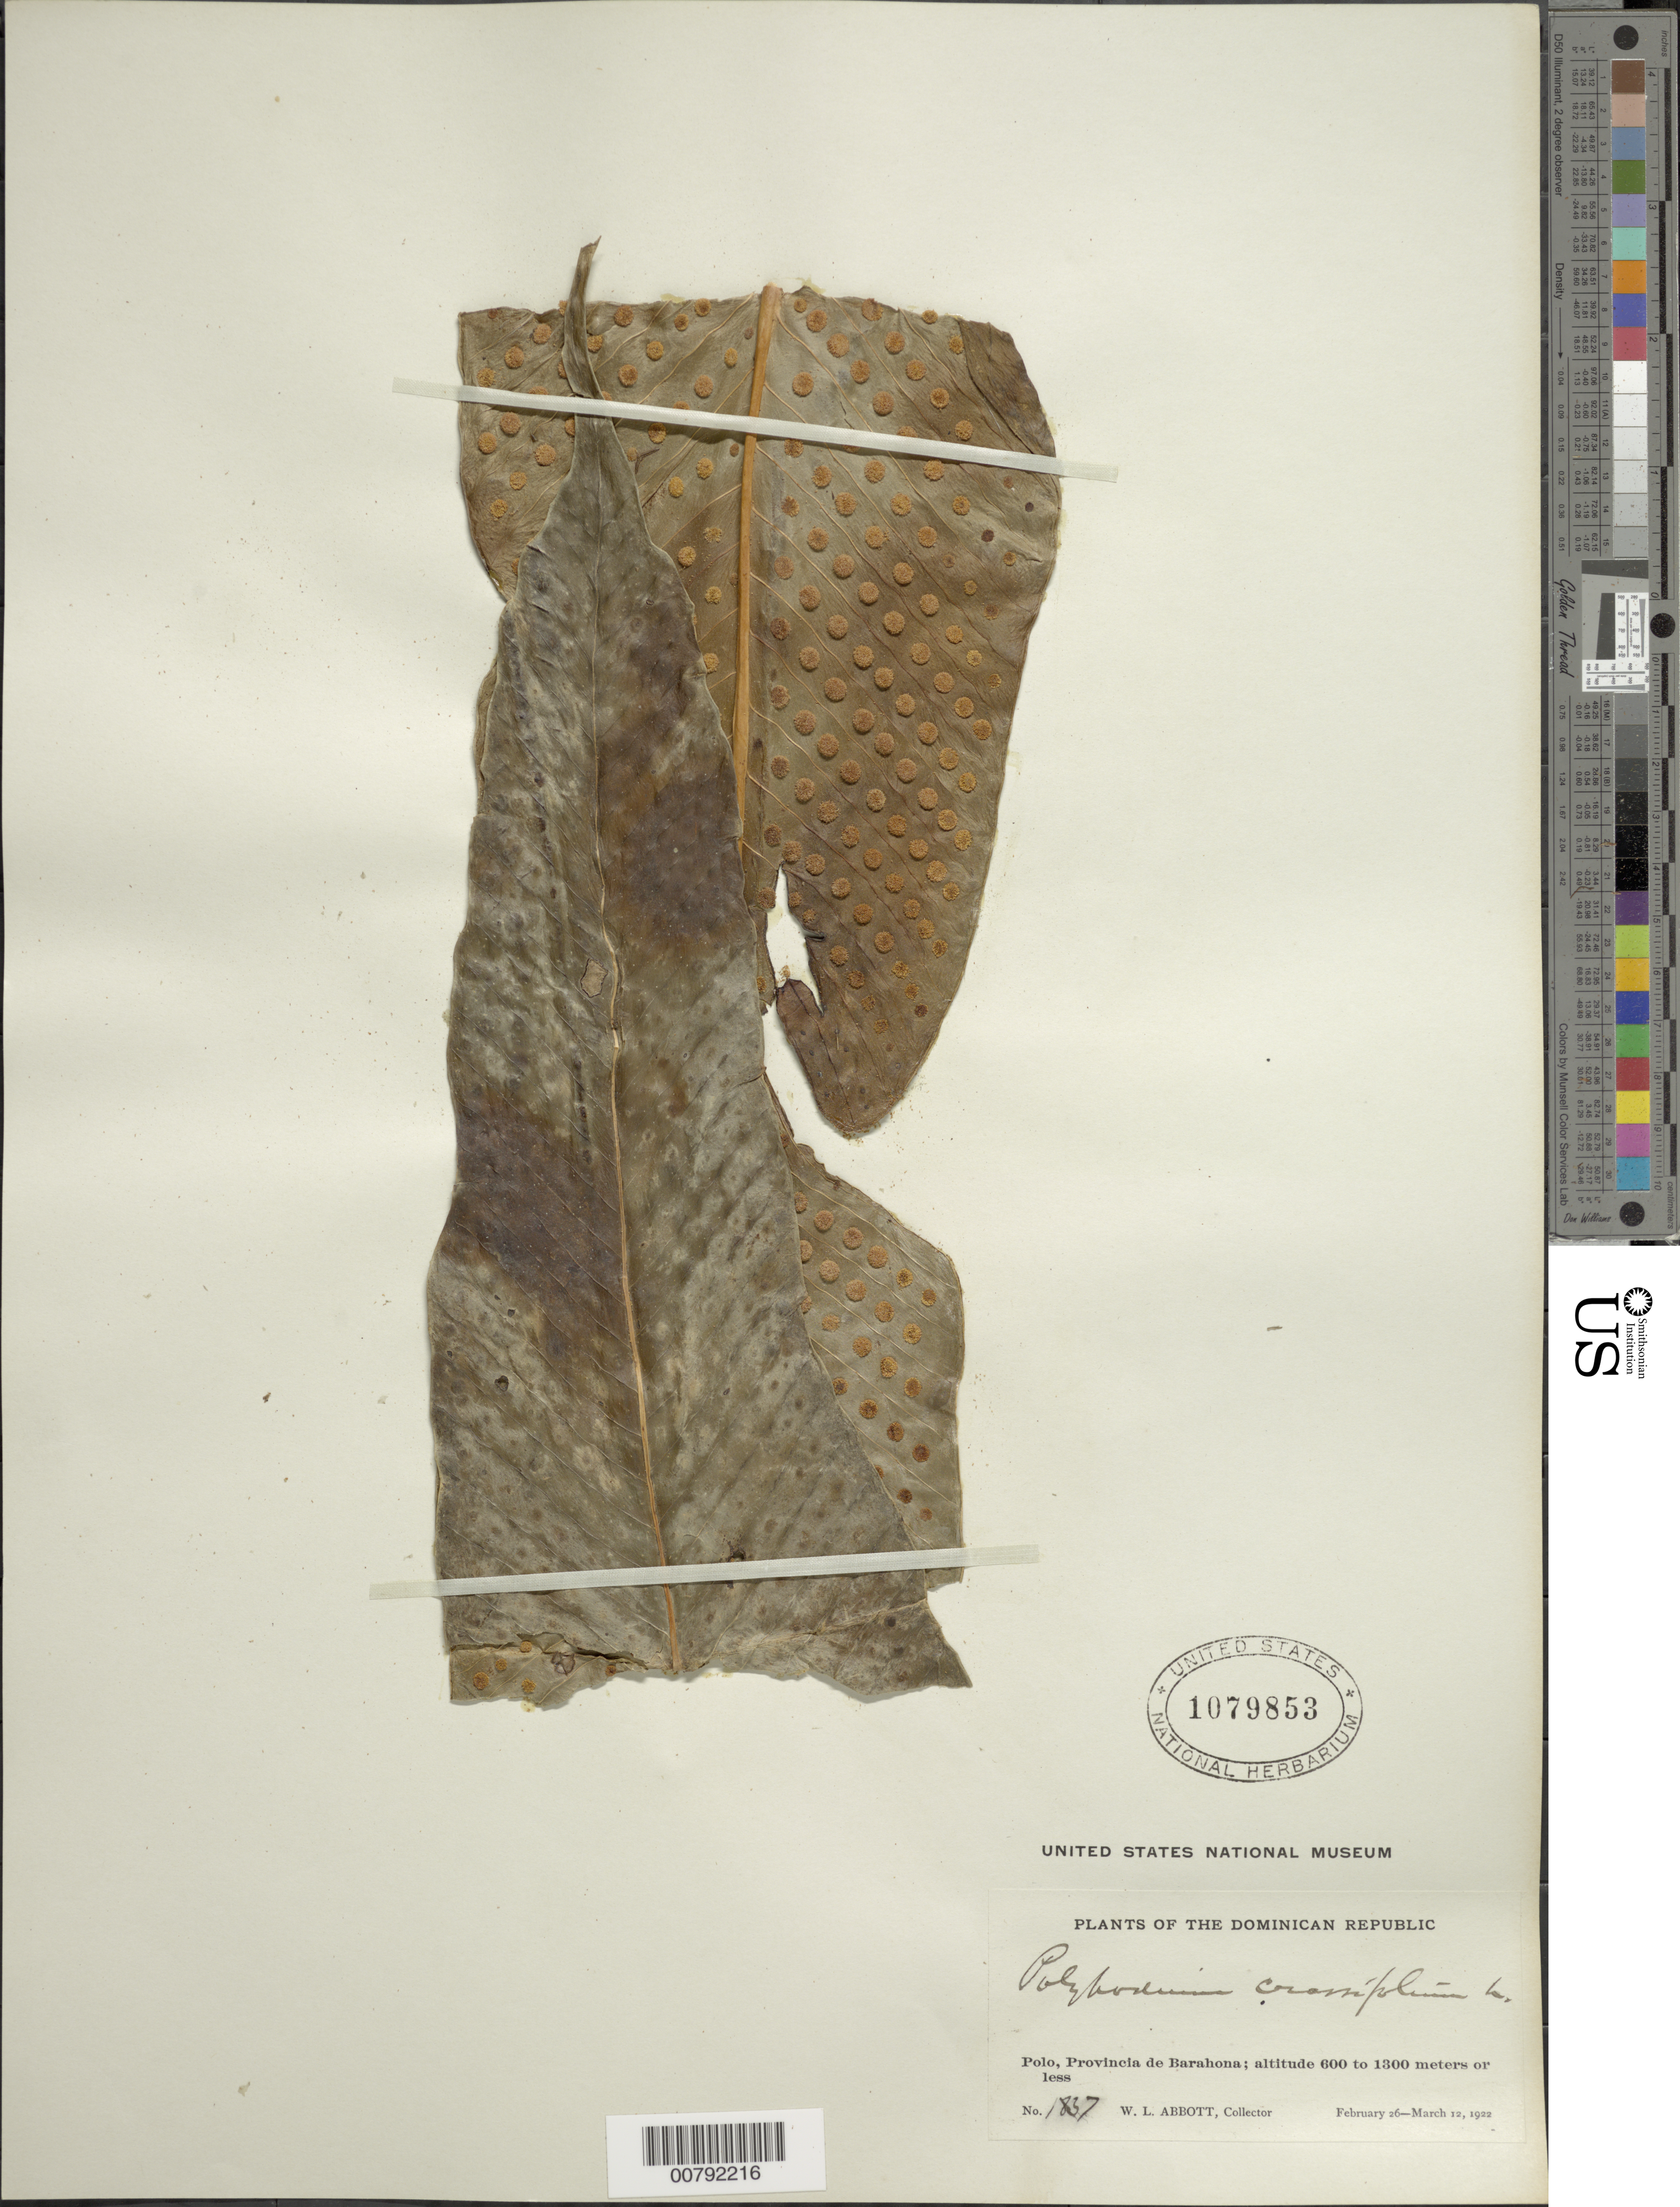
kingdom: Plantae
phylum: Tracheophyta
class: Polypodiopsida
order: Polypodiales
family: Polypodiaceae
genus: Niphidium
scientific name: Niphidium crassifolium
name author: (L.) Lellinger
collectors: W. L. Abbott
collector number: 1837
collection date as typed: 26 Feb 1922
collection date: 1922-02-26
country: Dominican Republic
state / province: Barahona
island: Hispaniola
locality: Polo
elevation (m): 600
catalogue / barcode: US 1079853